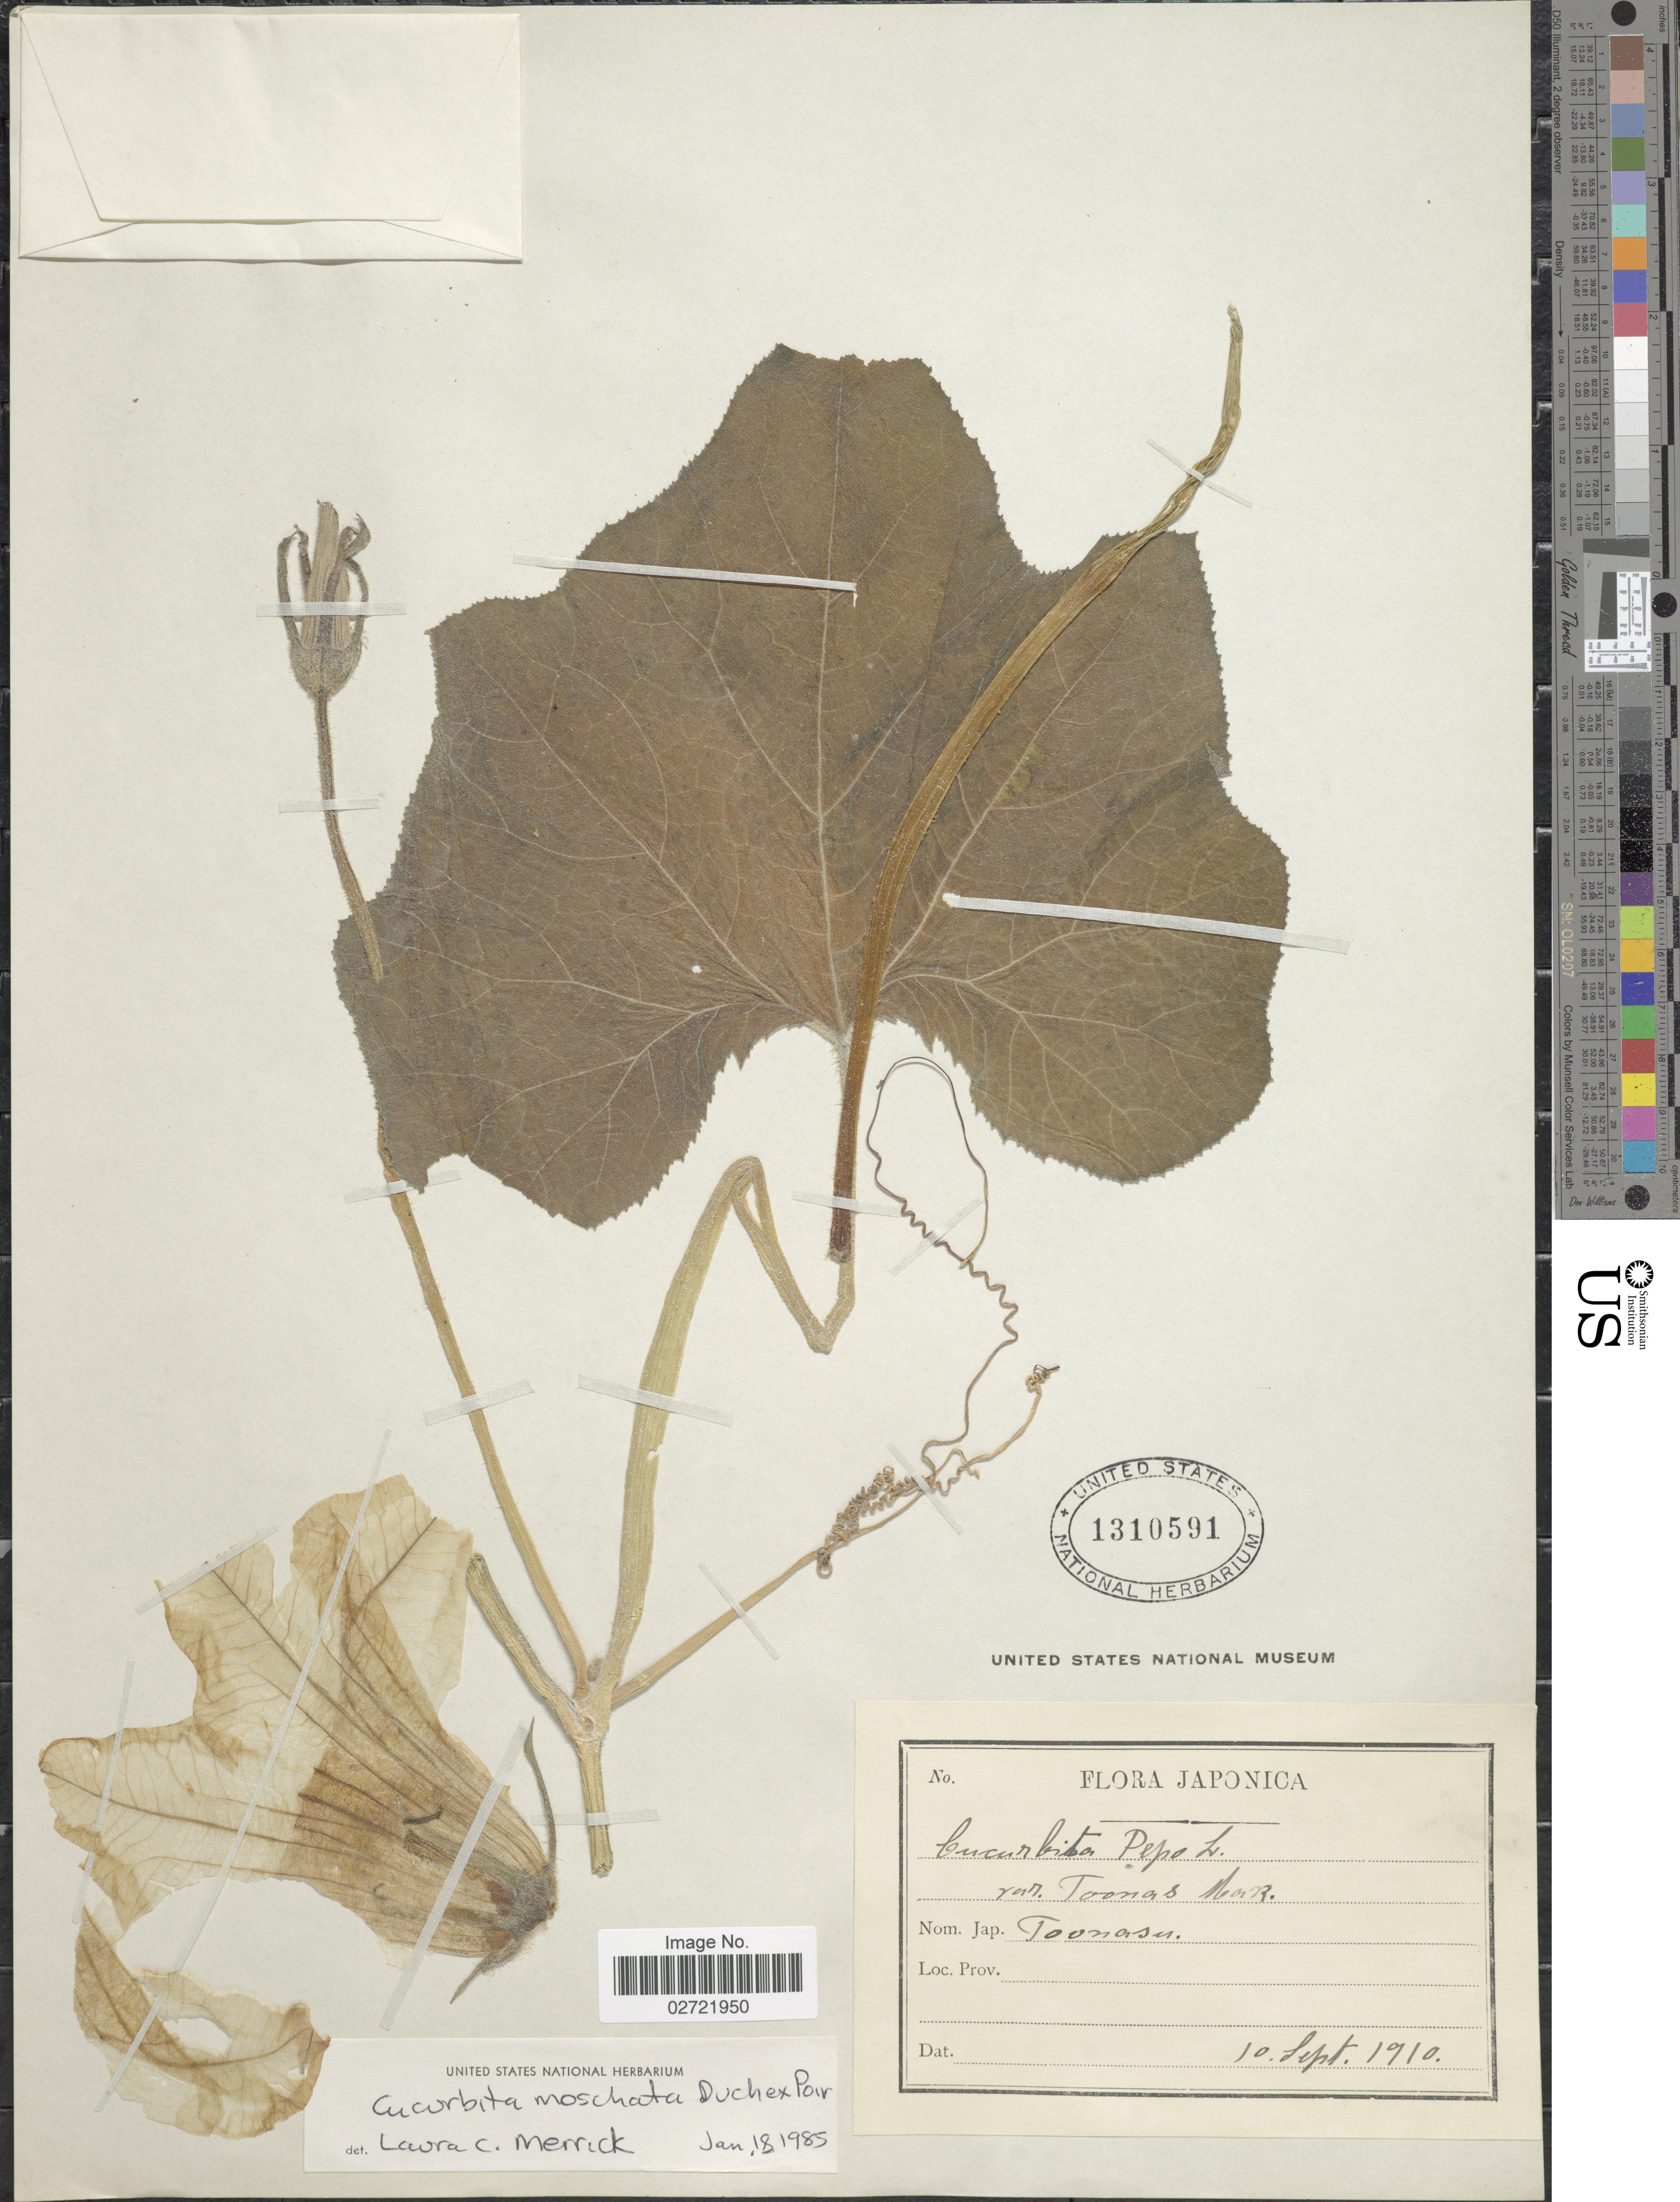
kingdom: Plantae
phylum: Tracheophyta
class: Magnoliopsida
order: Cucurbitales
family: Cucurbitaceae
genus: Cucurbita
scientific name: Cucurbita moschata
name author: (Duch.) Poir.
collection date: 1910-09-10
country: Japan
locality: Toomosa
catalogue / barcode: US 1310591